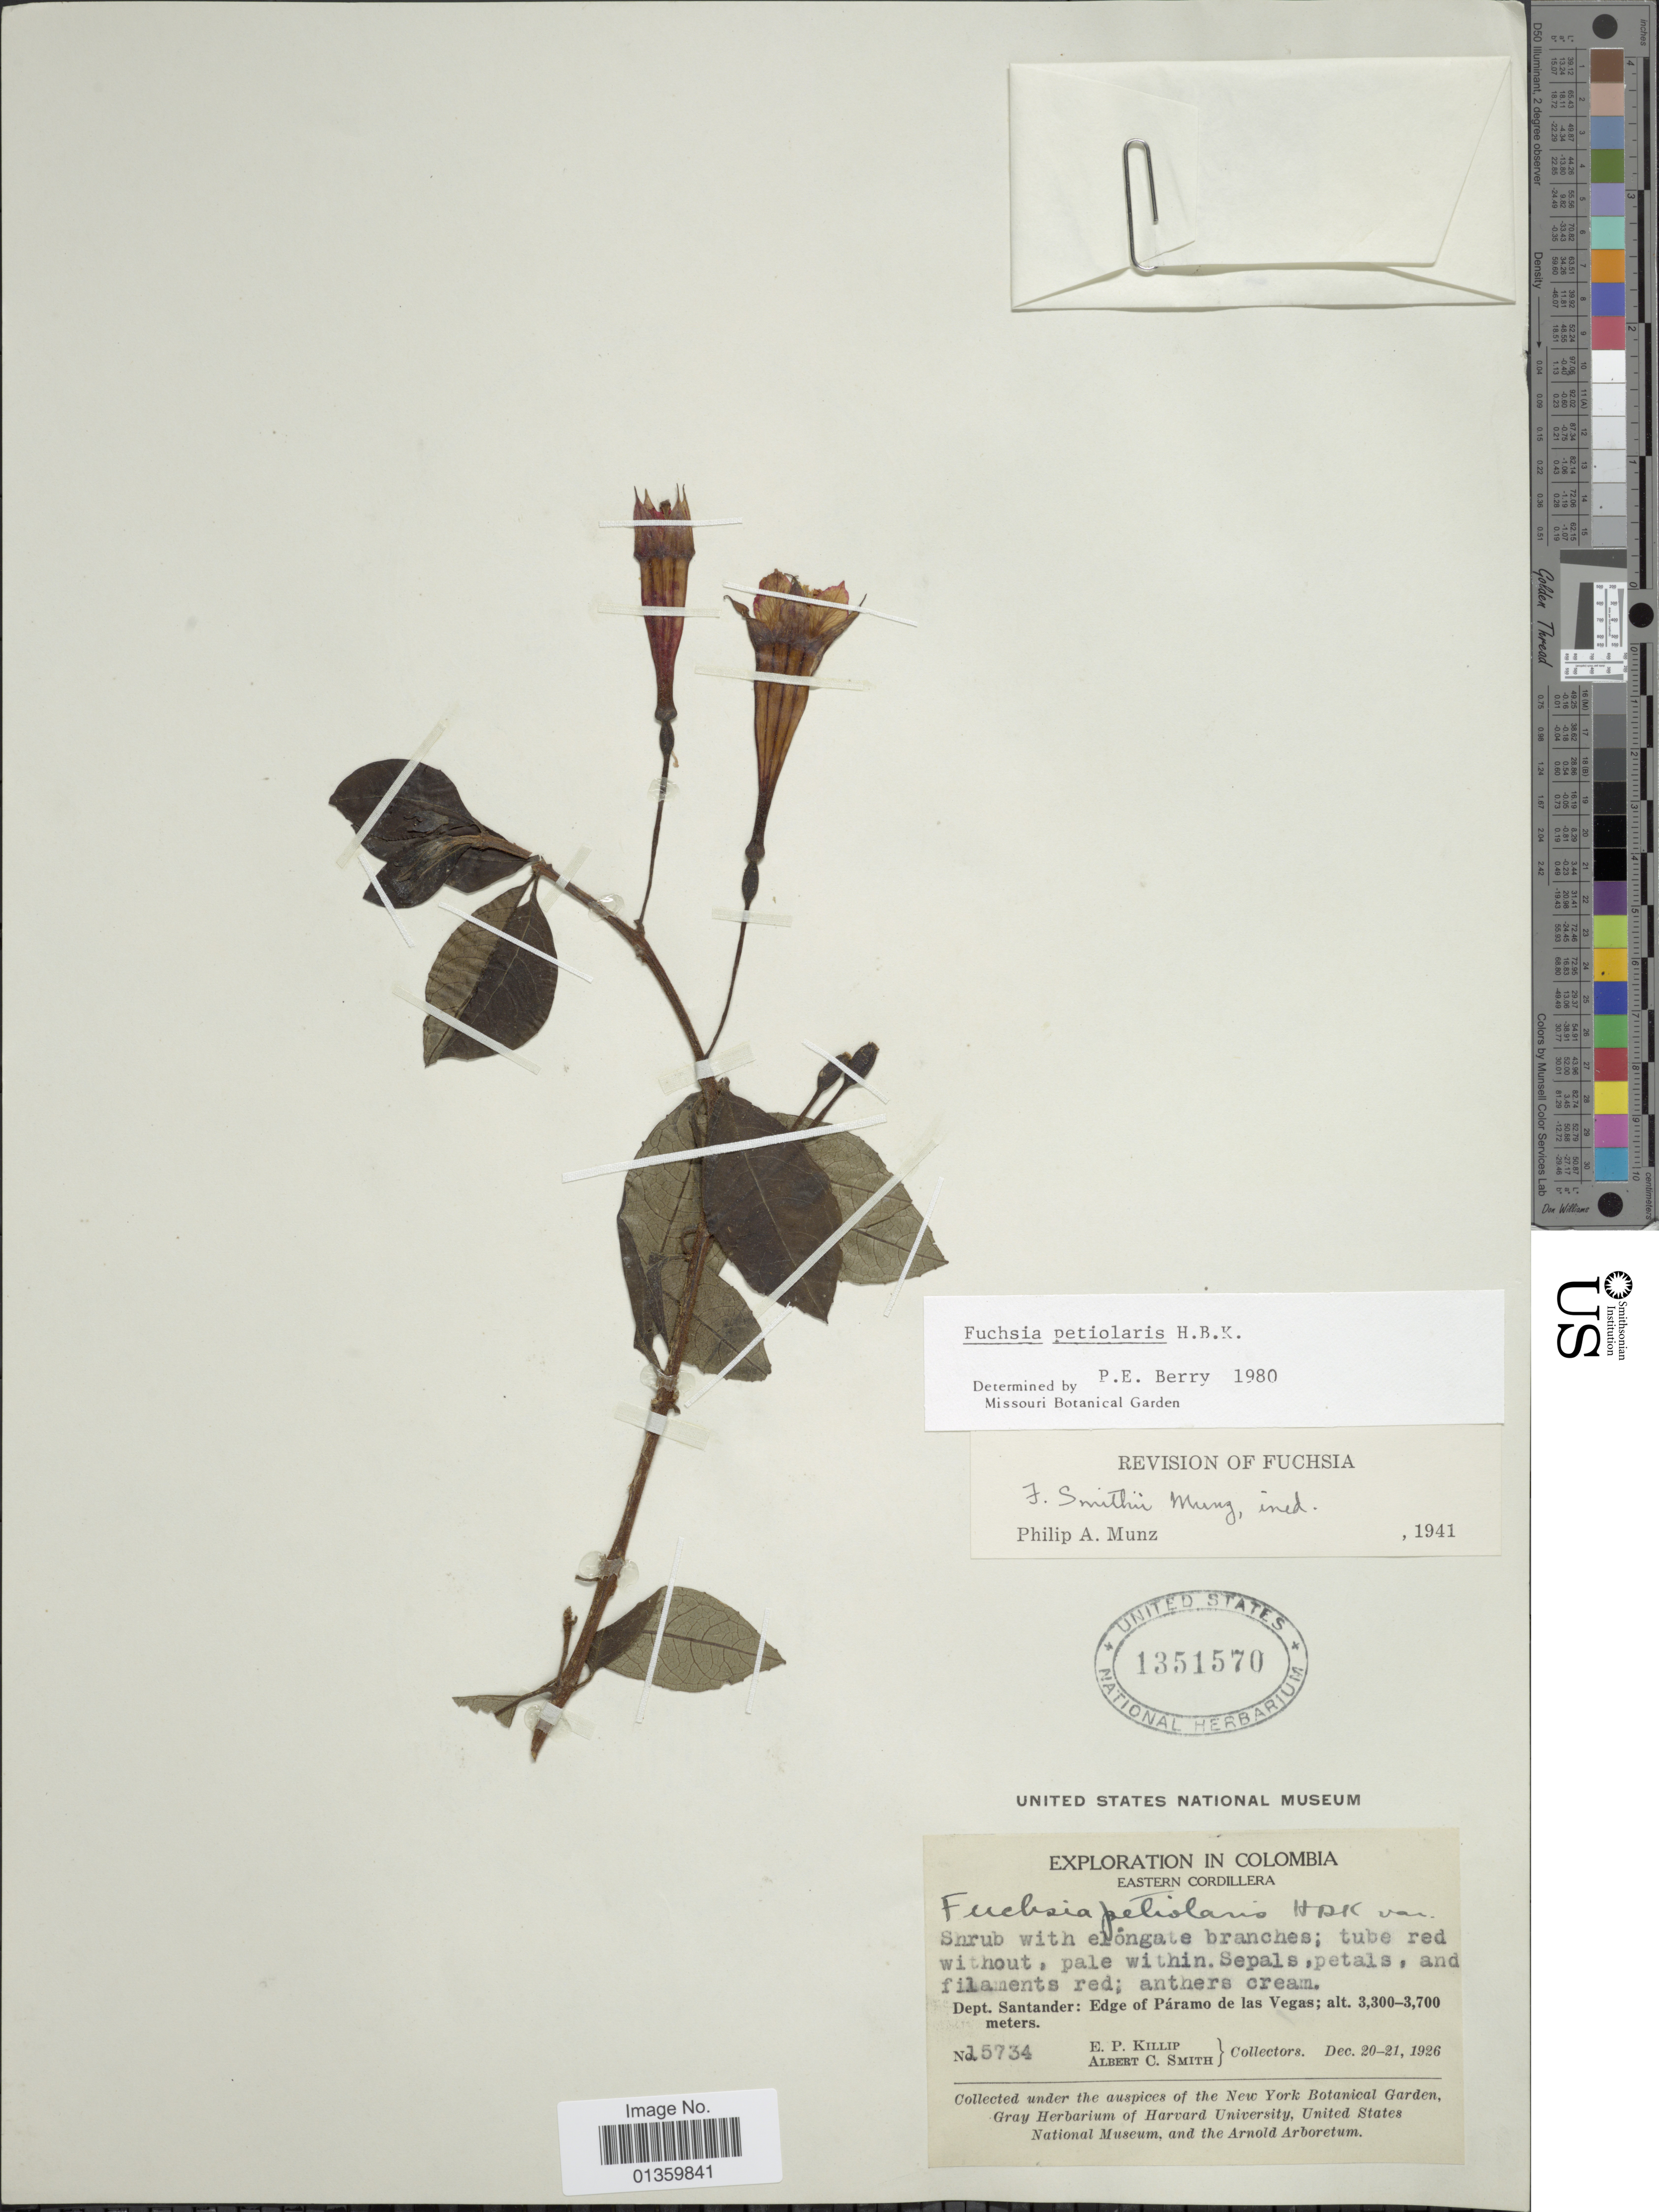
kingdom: Plantae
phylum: Tracheophyta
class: Magnoliopsida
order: Myrtales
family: Onagraceae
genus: Fuchsia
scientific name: Fuchsia petiolaris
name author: Kunth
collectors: E. P. Killip & A. C. Smith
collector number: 15734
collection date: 1926-12-20/1926-12-21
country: Colombia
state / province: Santander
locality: Eastern Cordillera. Edge of Páramo de las Vegas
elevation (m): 3300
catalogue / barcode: US 1351570